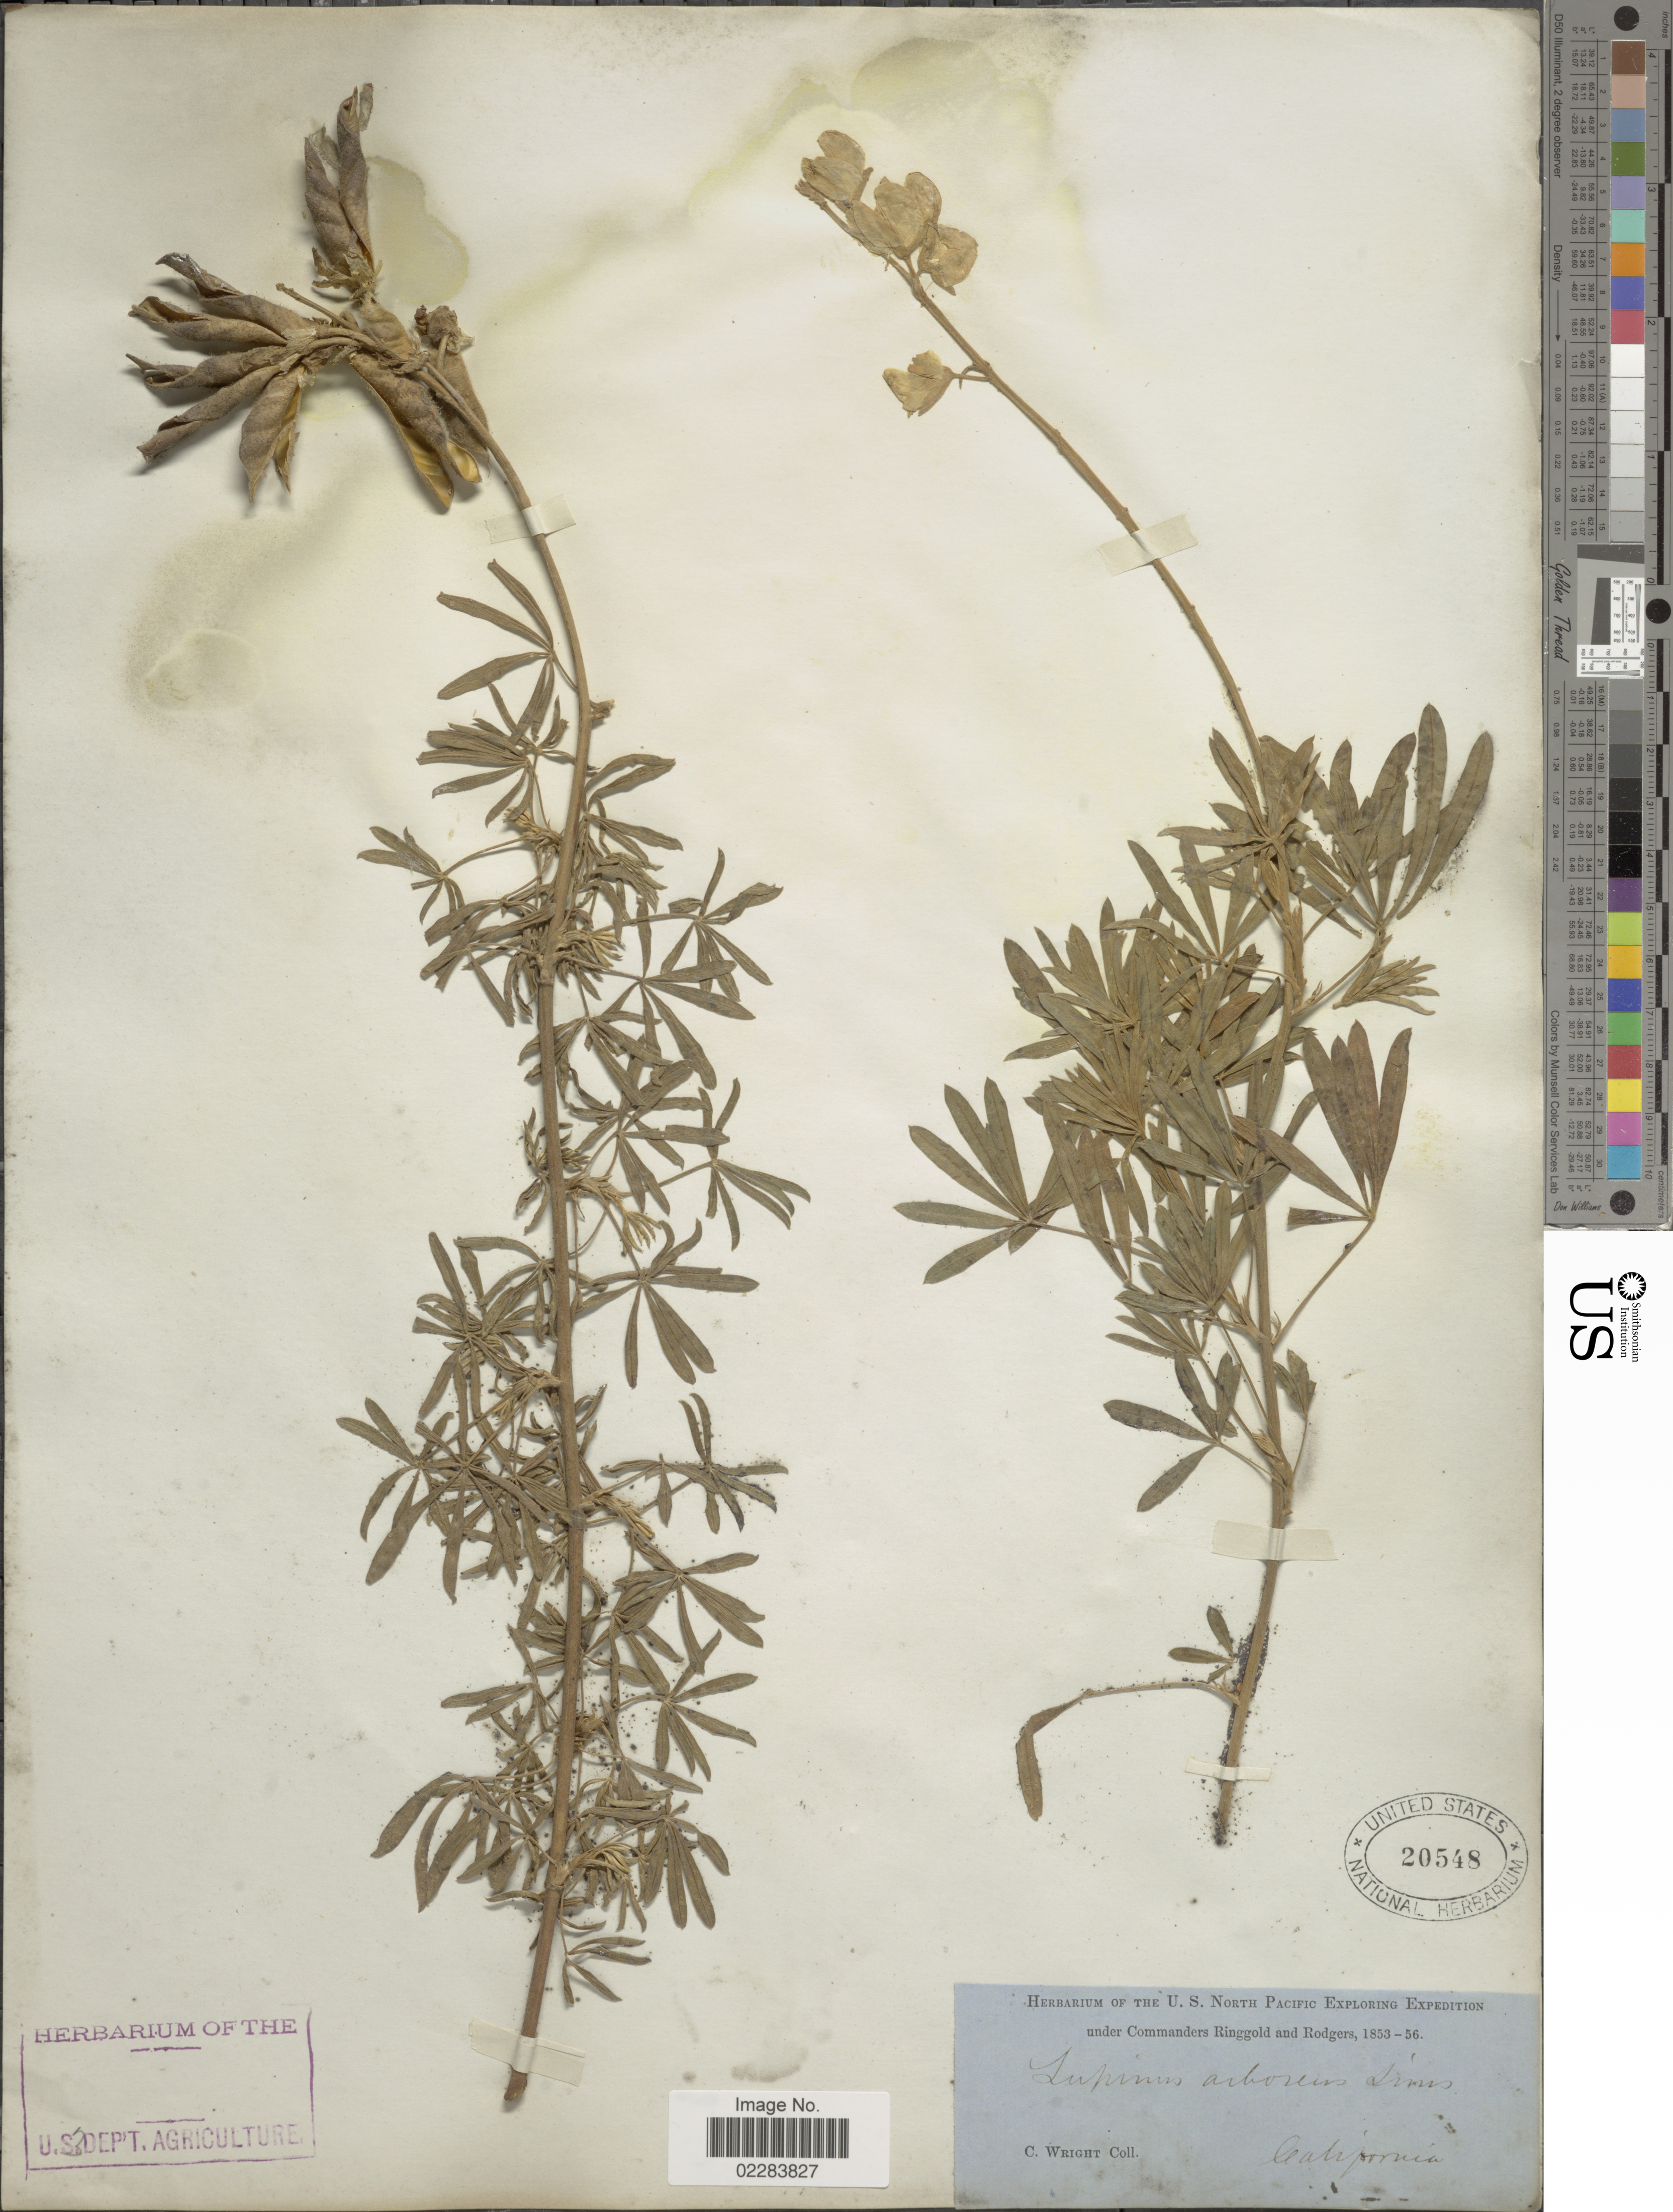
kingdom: Plantae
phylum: Tracheophyta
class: Magnoliopsida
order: Fabales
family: Fabaceae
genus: Lupinus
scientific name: Lupinus arboreus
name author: Sims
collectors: C. Wright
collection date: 1853/1856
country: United States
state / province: California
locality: U.S. North Pacific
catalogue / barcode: US 20548